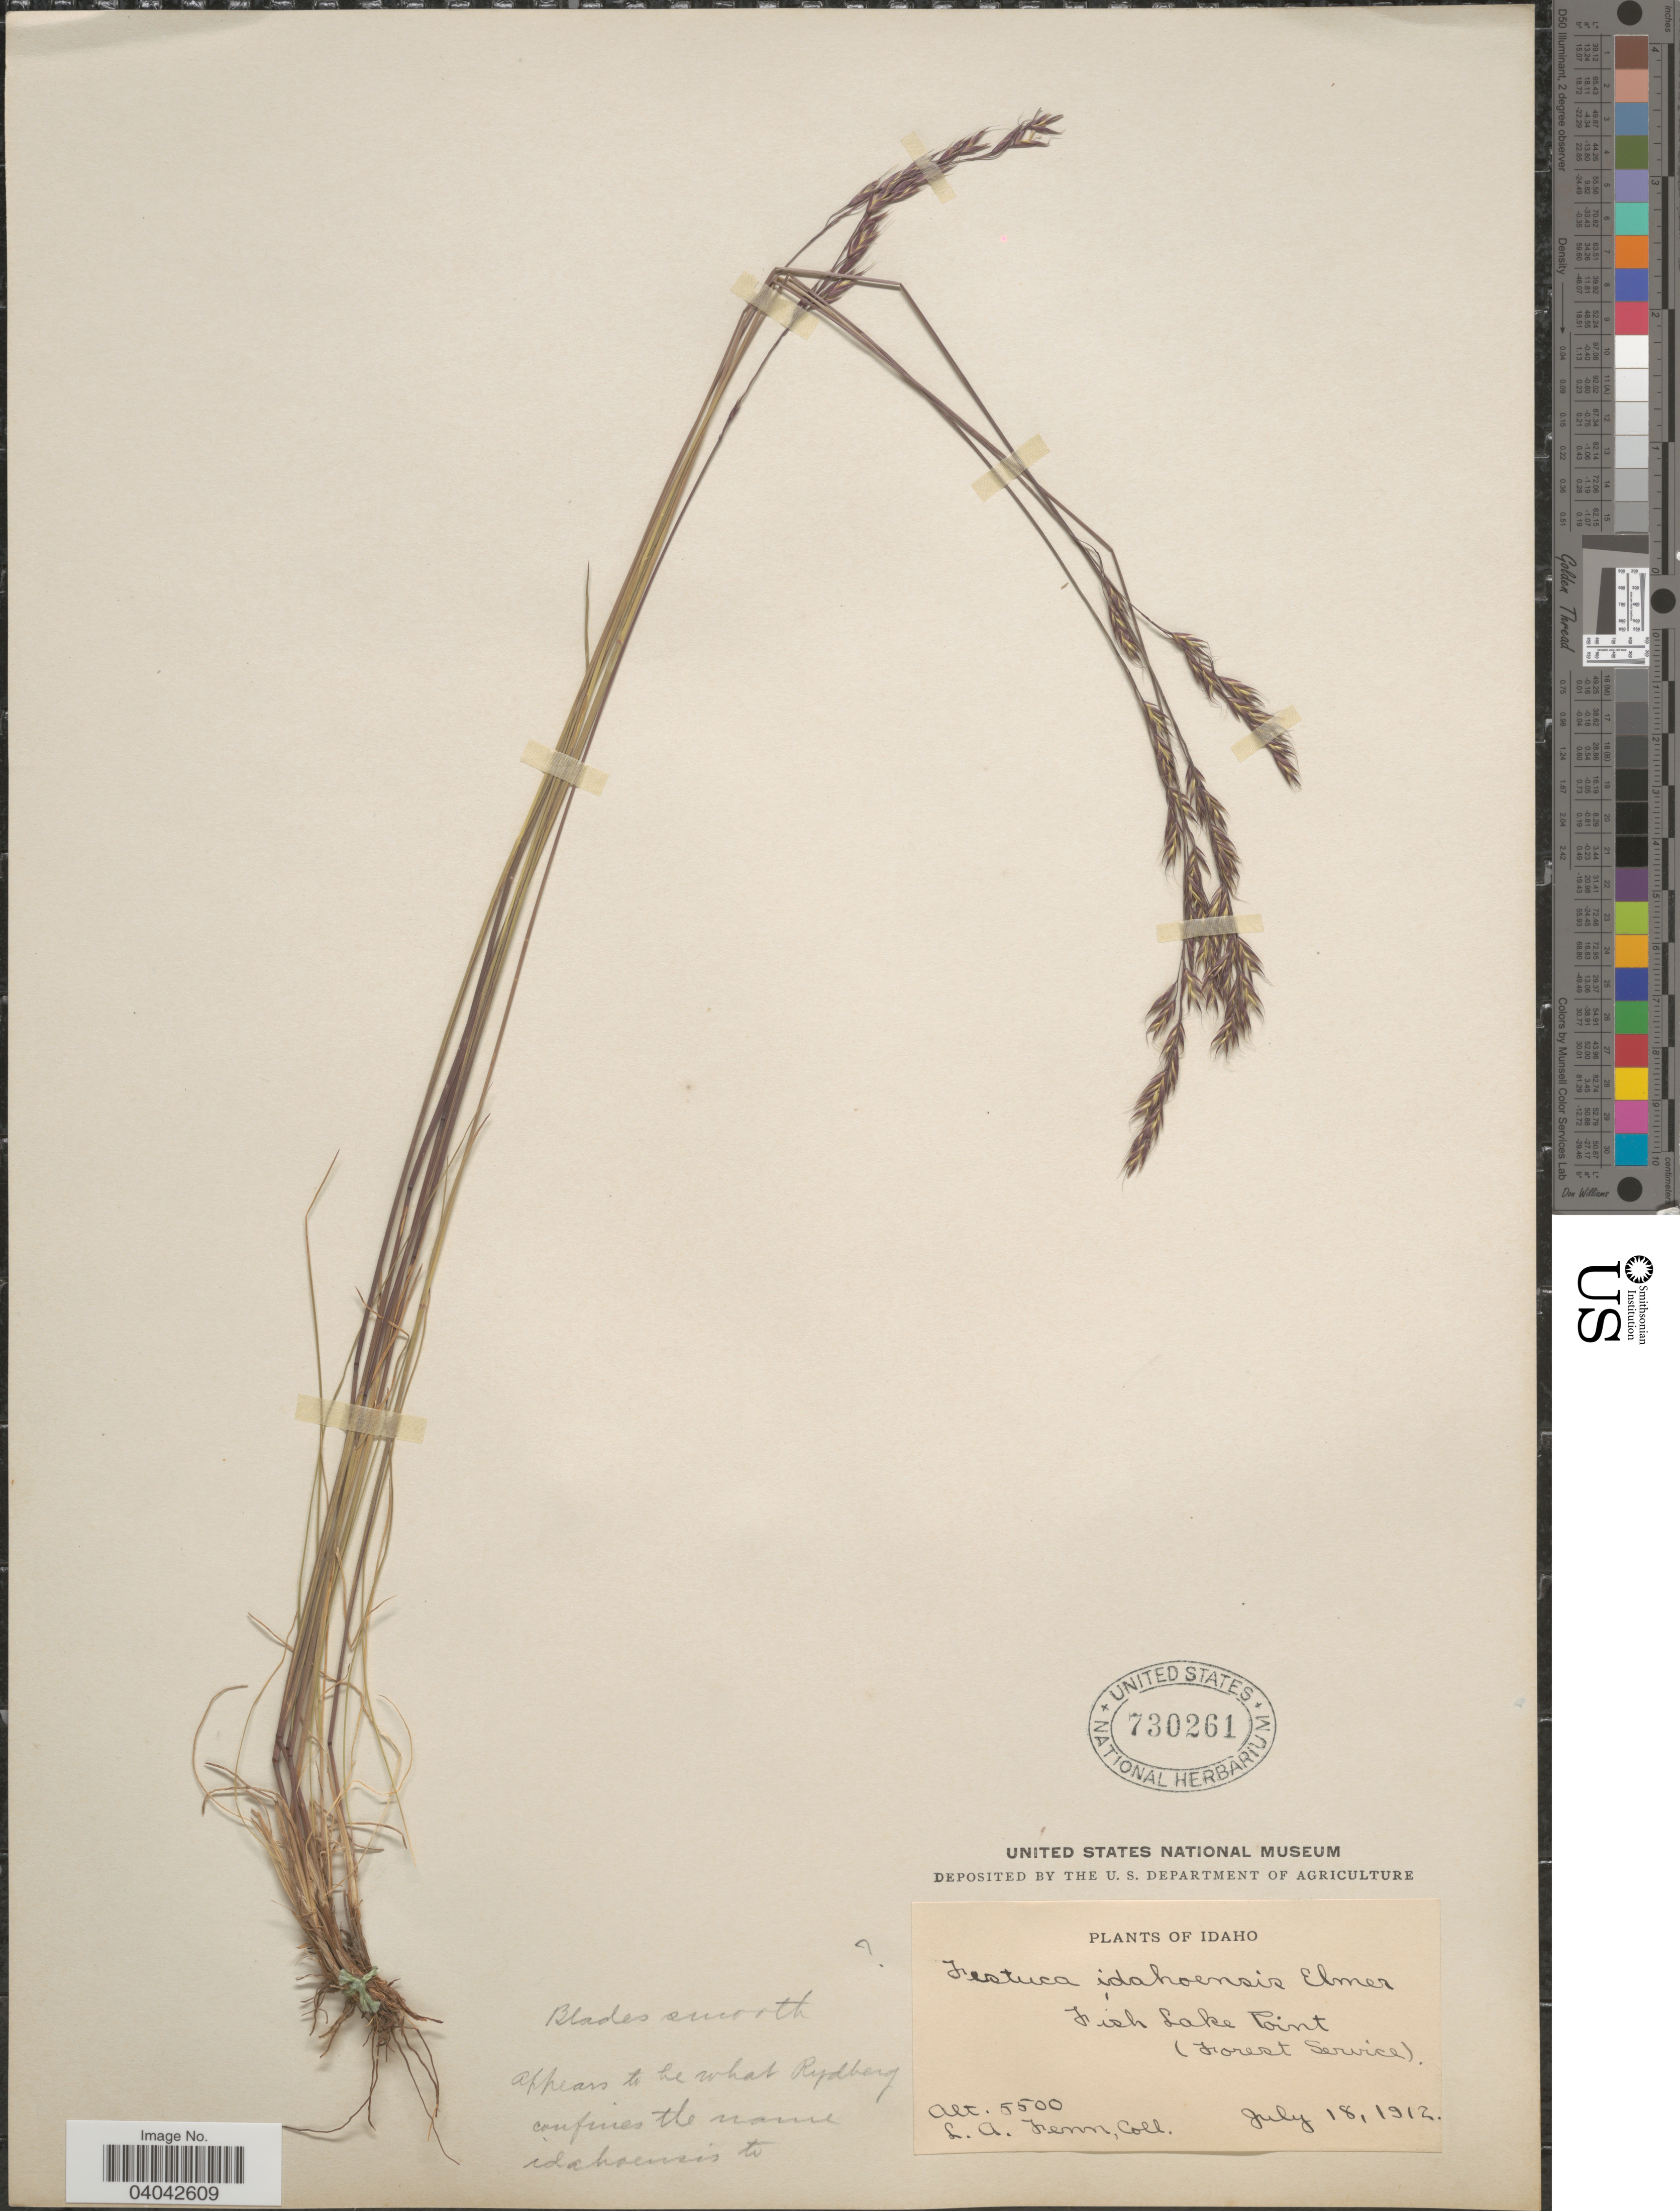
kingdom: Plantae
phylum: Tracheophyta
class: Liliopsida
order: Poales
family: Poaceae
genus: Festuca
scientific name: Festuca idahoensis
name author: Elmer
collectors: L. Fenn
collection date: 1912-07-18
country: United States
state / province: Idaho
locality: Fish Lake Point (Forest Service).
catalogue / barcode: US 730261